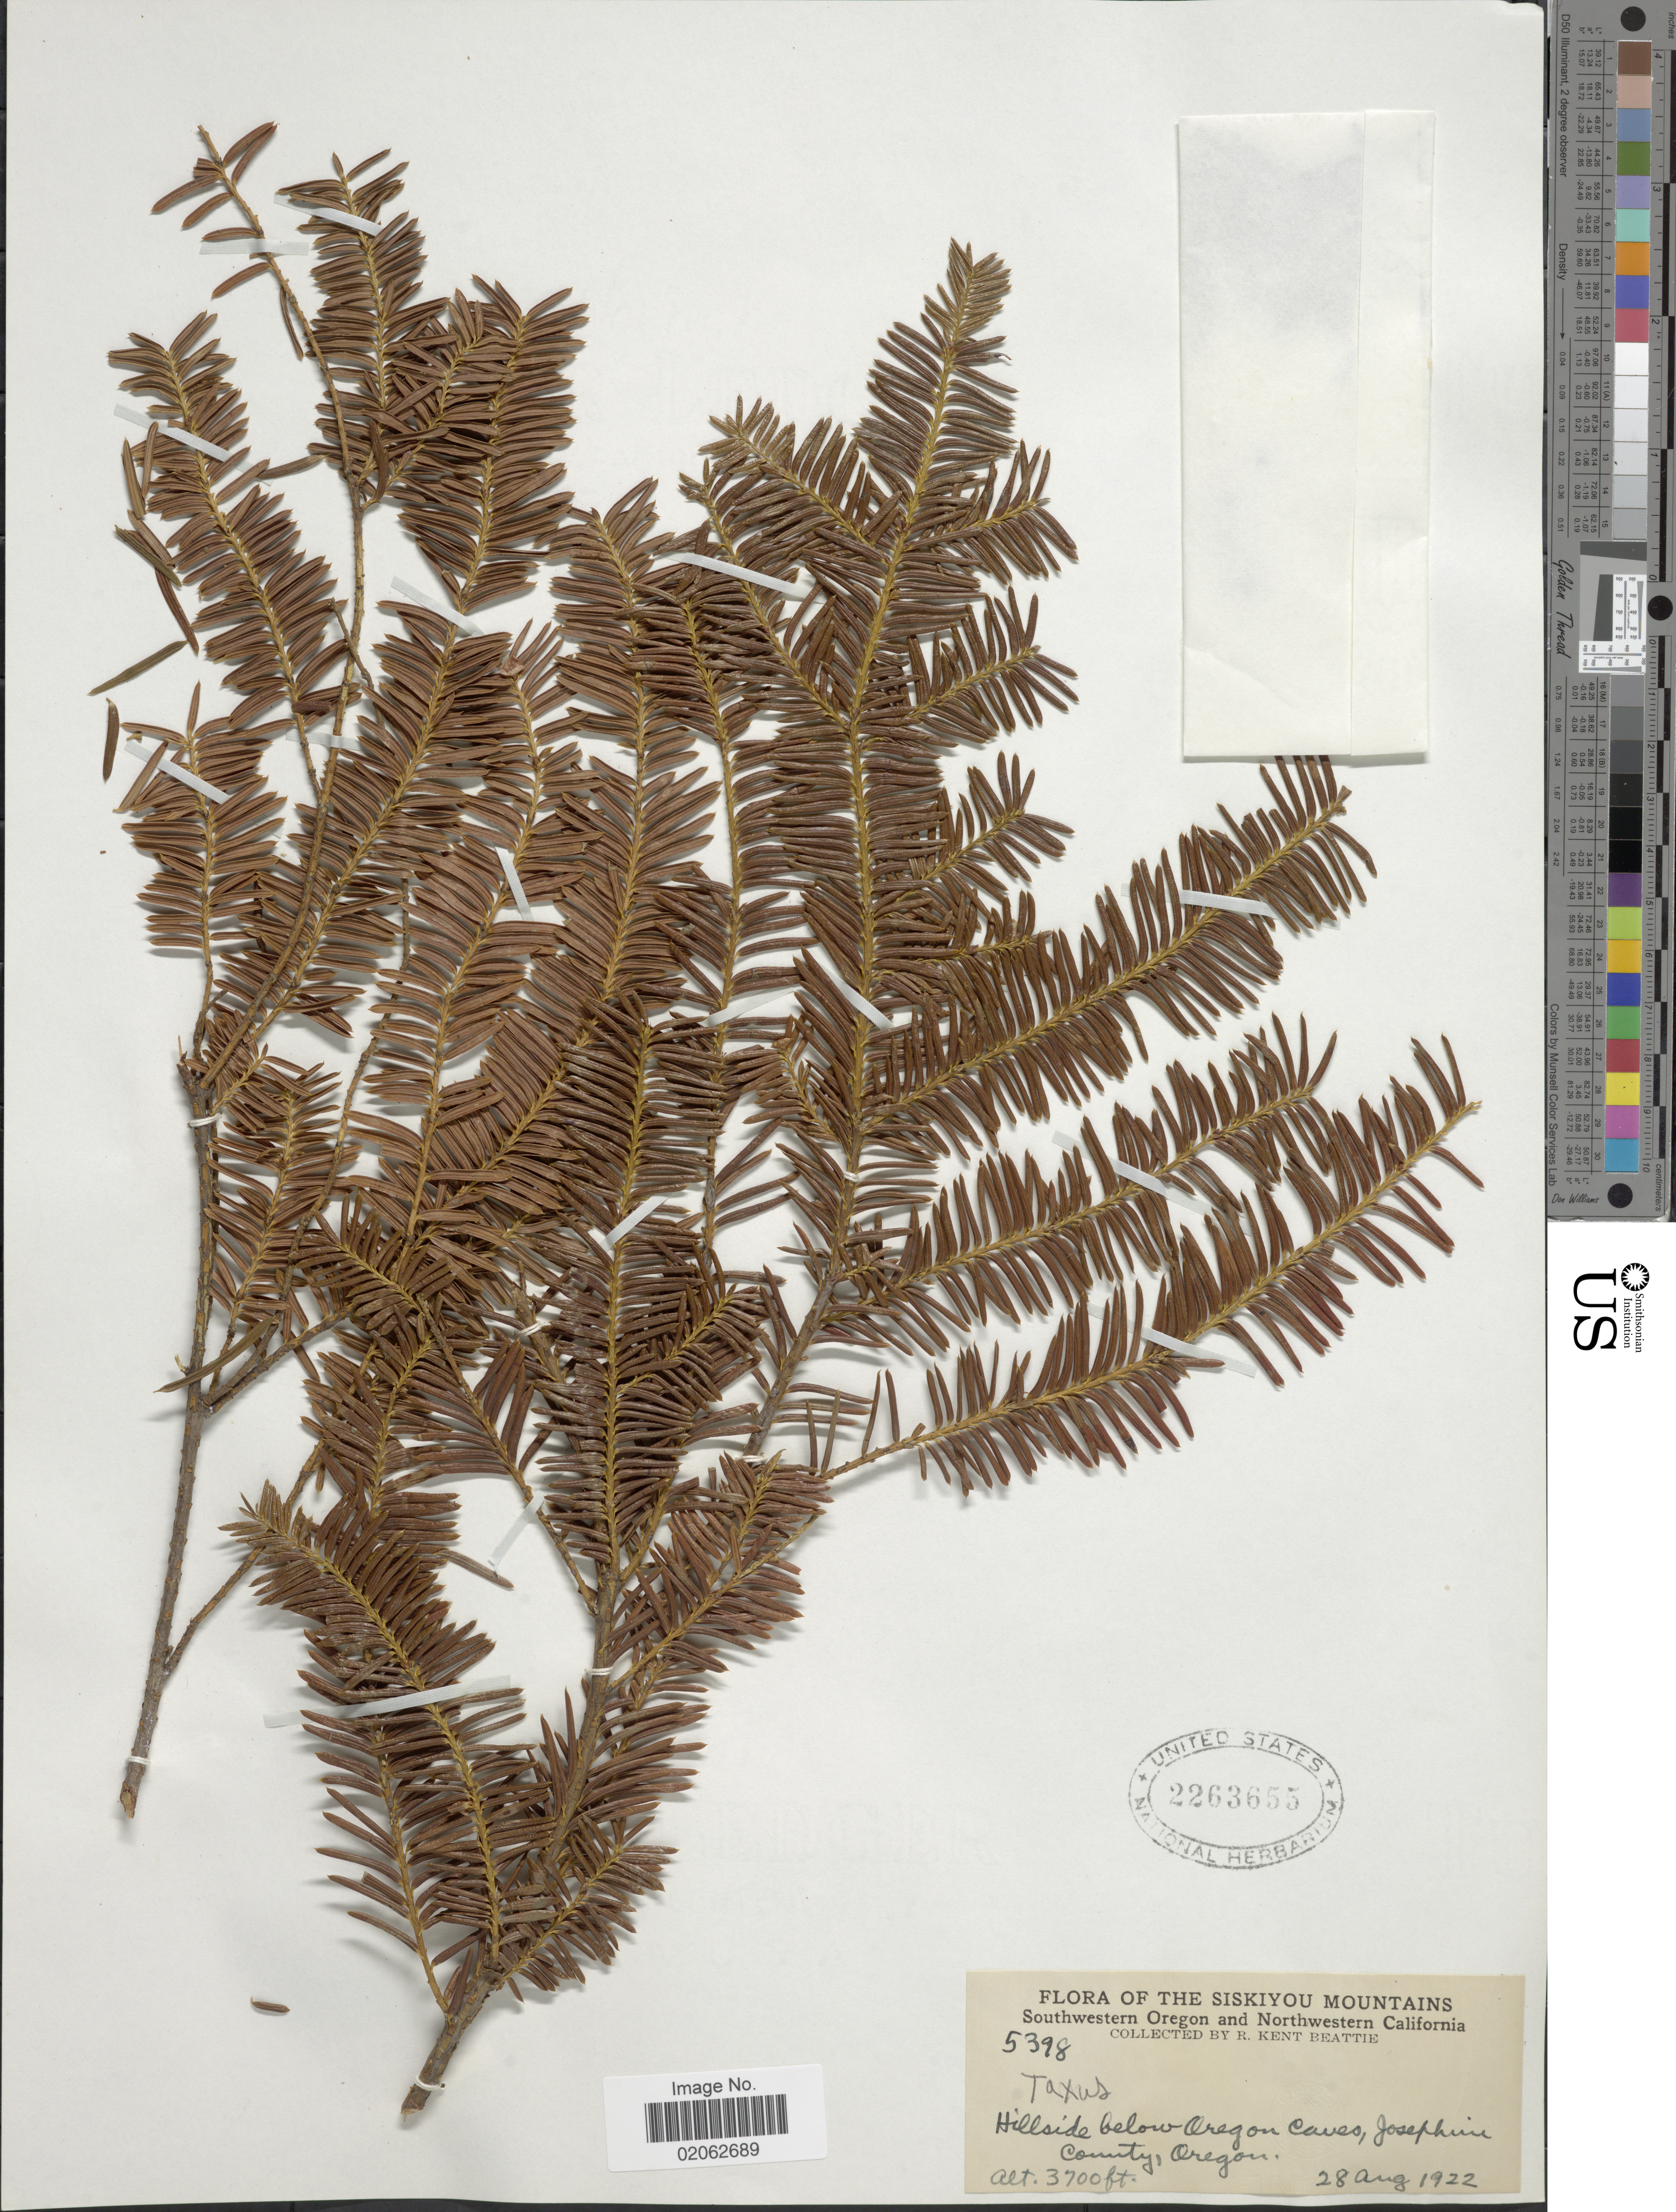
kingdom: Plantae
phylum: Tracheophyta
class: Pinopsida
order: Pinales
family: Taxaceae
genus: Taxus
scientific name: Taxus brevifolia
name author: Nutt.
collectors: R. K. Beattie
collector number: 5398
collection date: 1922-08-28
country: United States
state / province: Oregon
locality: The Siskiyou Mountains, Southwestern Oregon, Hillside below Oregon Caves, Josephine County, Oregon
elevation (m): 1128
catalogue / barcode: US 2263655